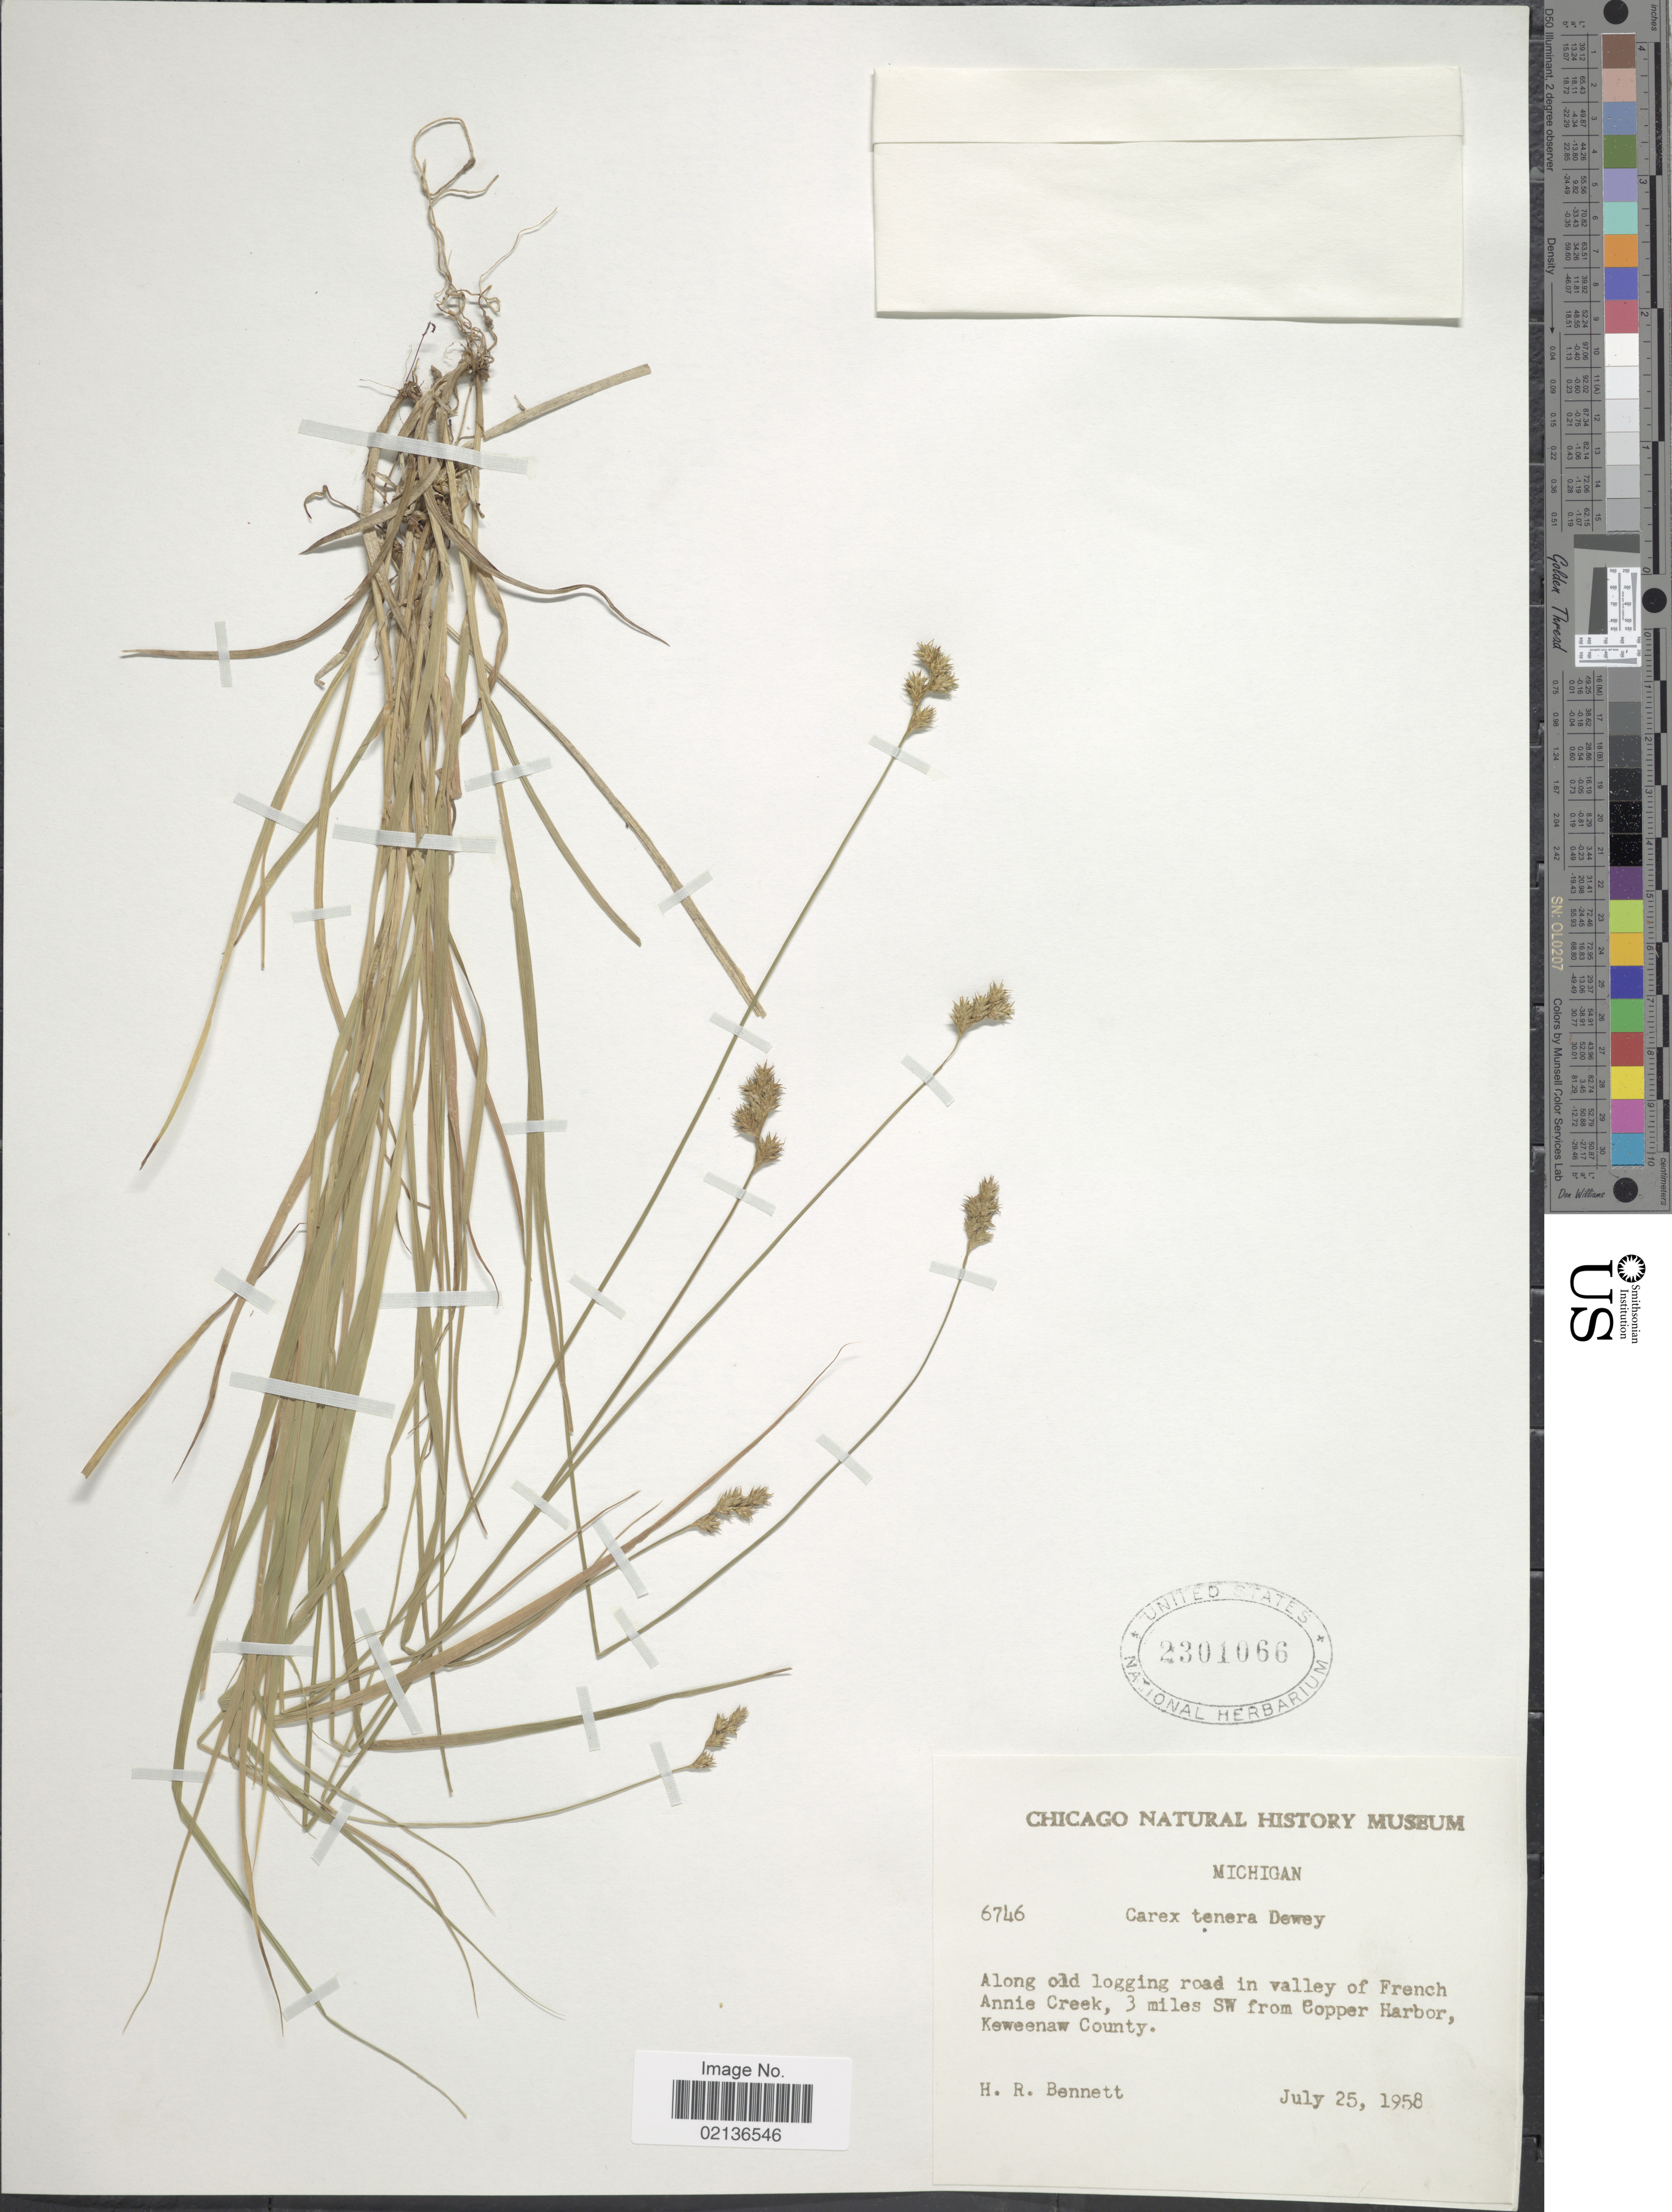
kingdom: Plantae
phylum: Tracheophyta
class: Liliopsida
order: Poales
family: Cyperaceae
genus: Carex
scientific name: Carex tenera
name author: Dewey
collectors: H. R. Bennett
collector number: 6746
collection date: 1958-07-25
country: United States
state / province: Michigan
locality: Along old logging road in valley of French Annie Creek, 3 miles SW from Copper Harbor, Keweenaw County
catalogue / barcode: US 2301066